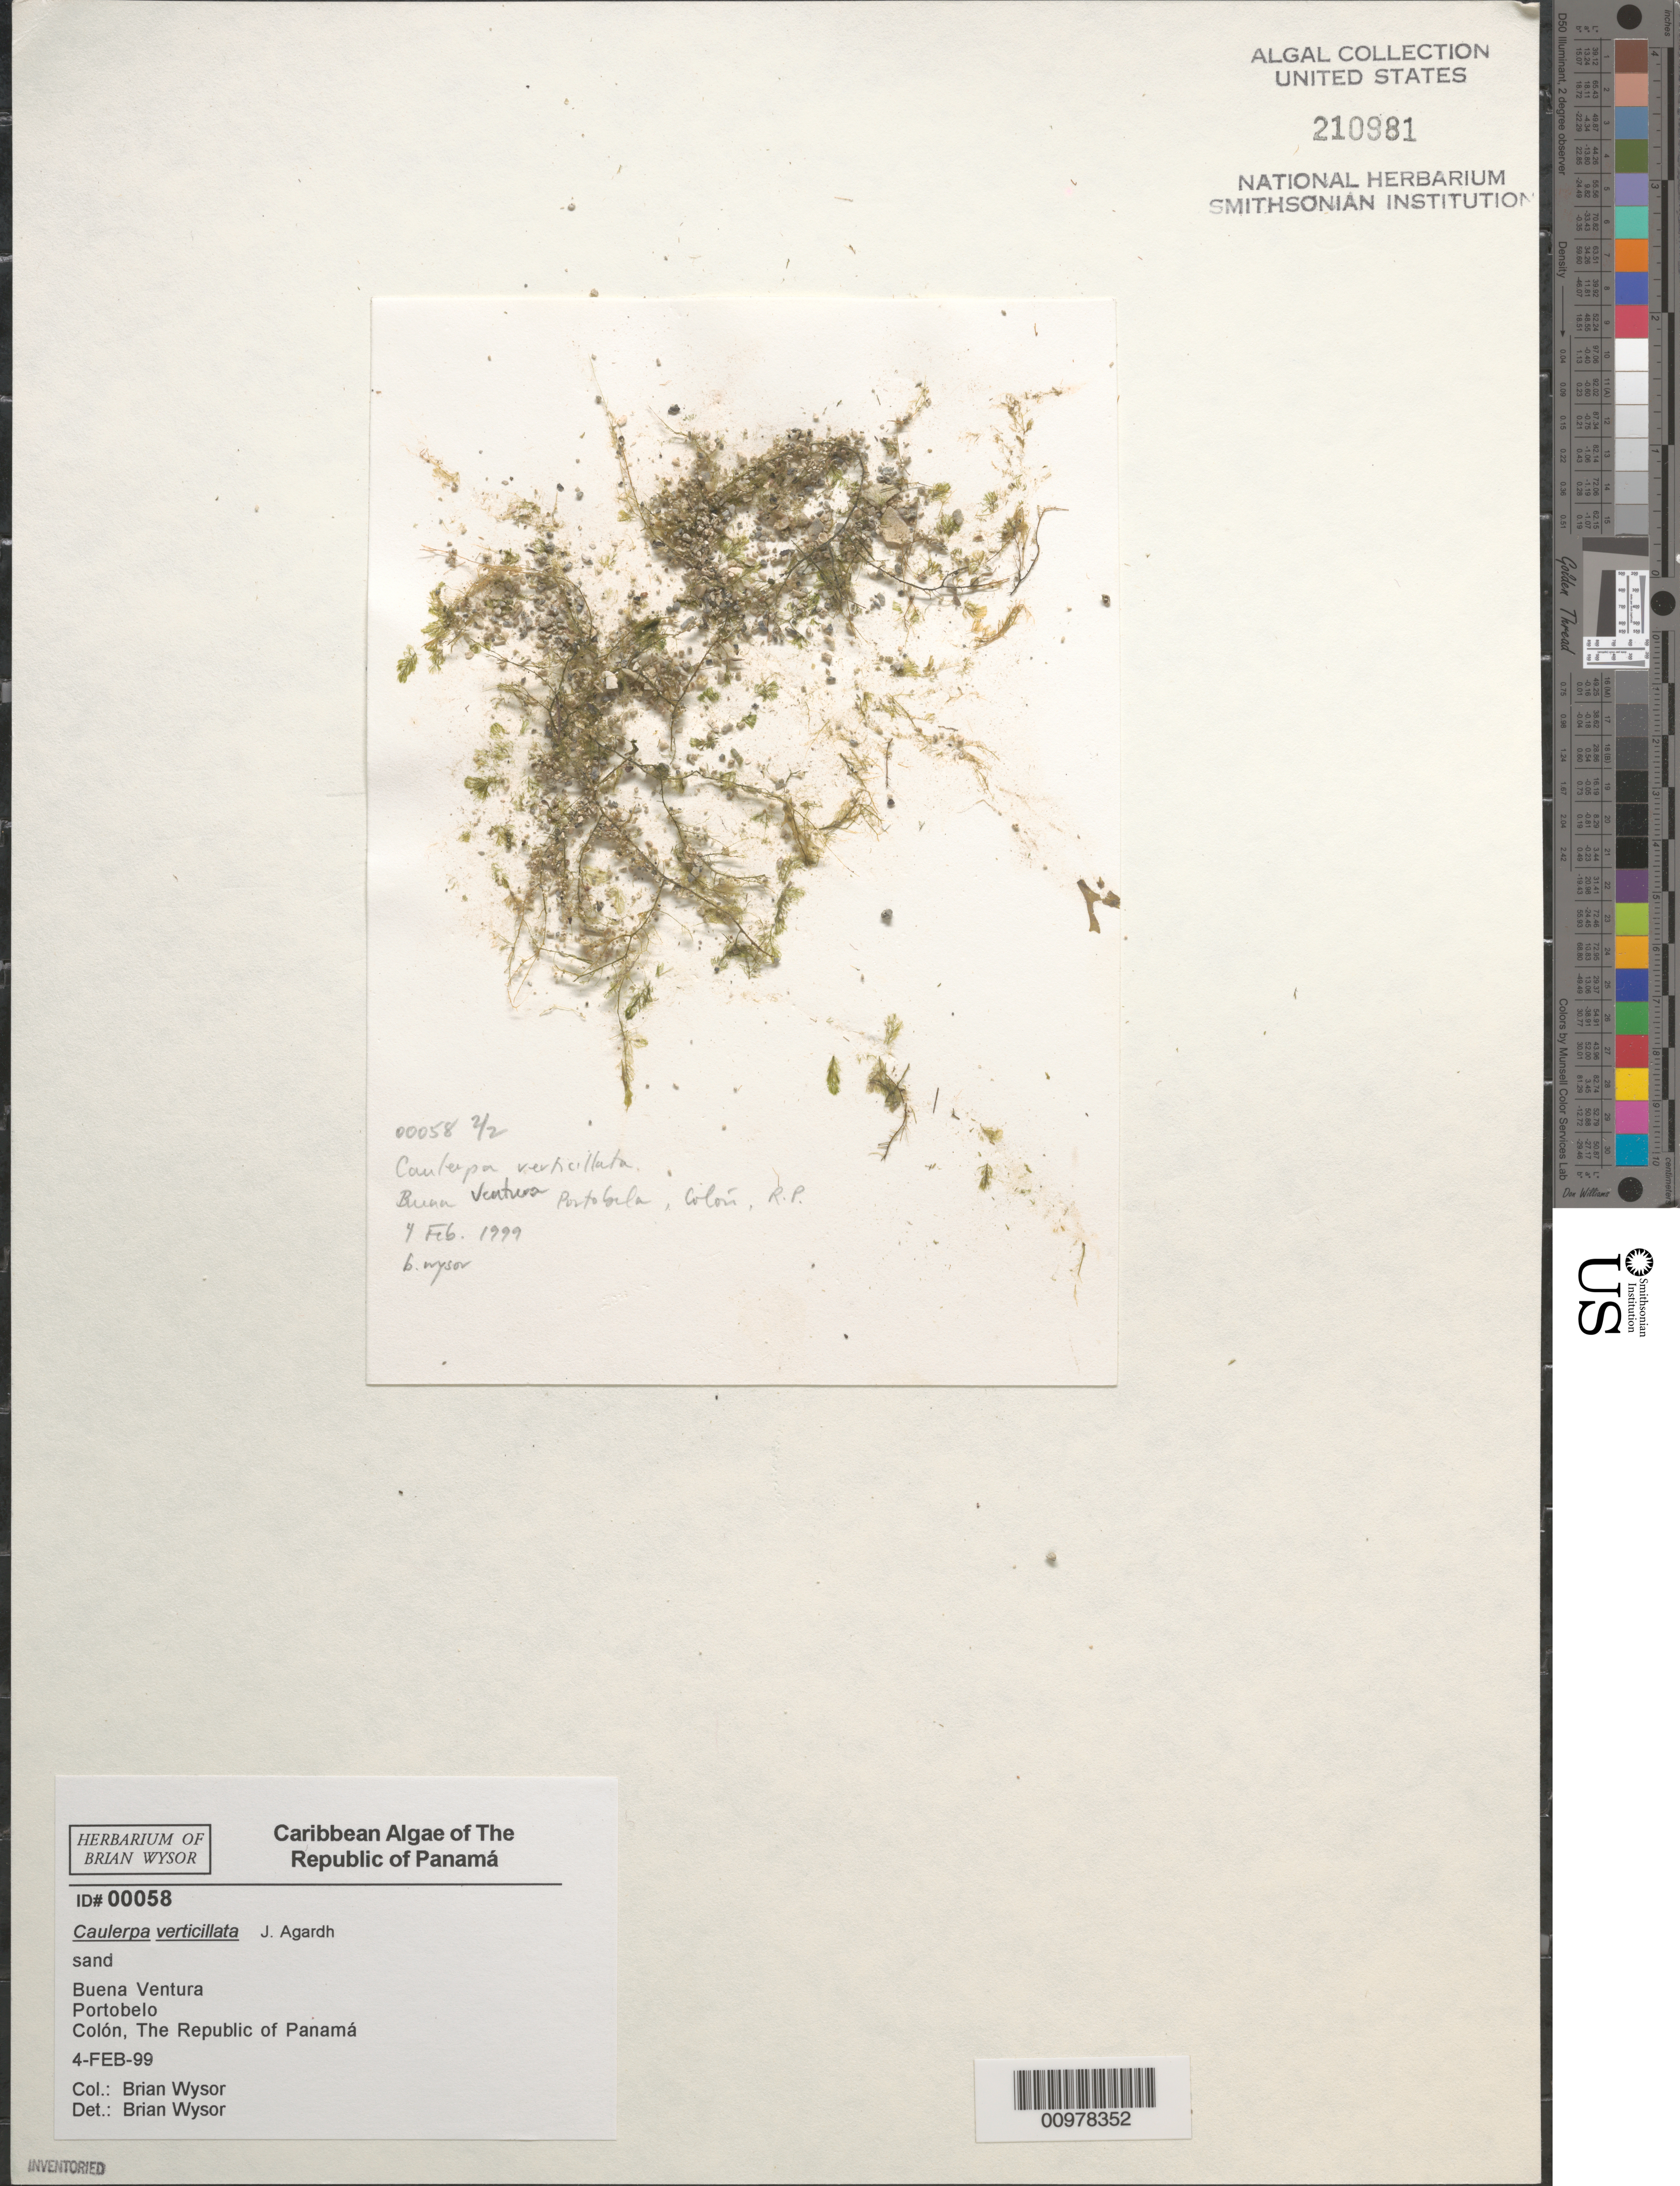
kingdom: Plantae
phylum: Chlorophyta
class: Ulvophyceae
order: Bryopsidales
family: Caulerpaceae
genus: Caulerpa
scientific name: Caulerpa verticillata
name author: J. Agardh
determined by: Wysor, B.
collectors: B. Wysor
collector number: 00058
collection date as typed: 04 Feb 1999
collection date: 1999-02-04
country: Panama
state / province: Colón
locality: Buena Ventura, Portobelo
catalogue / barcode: US 210981